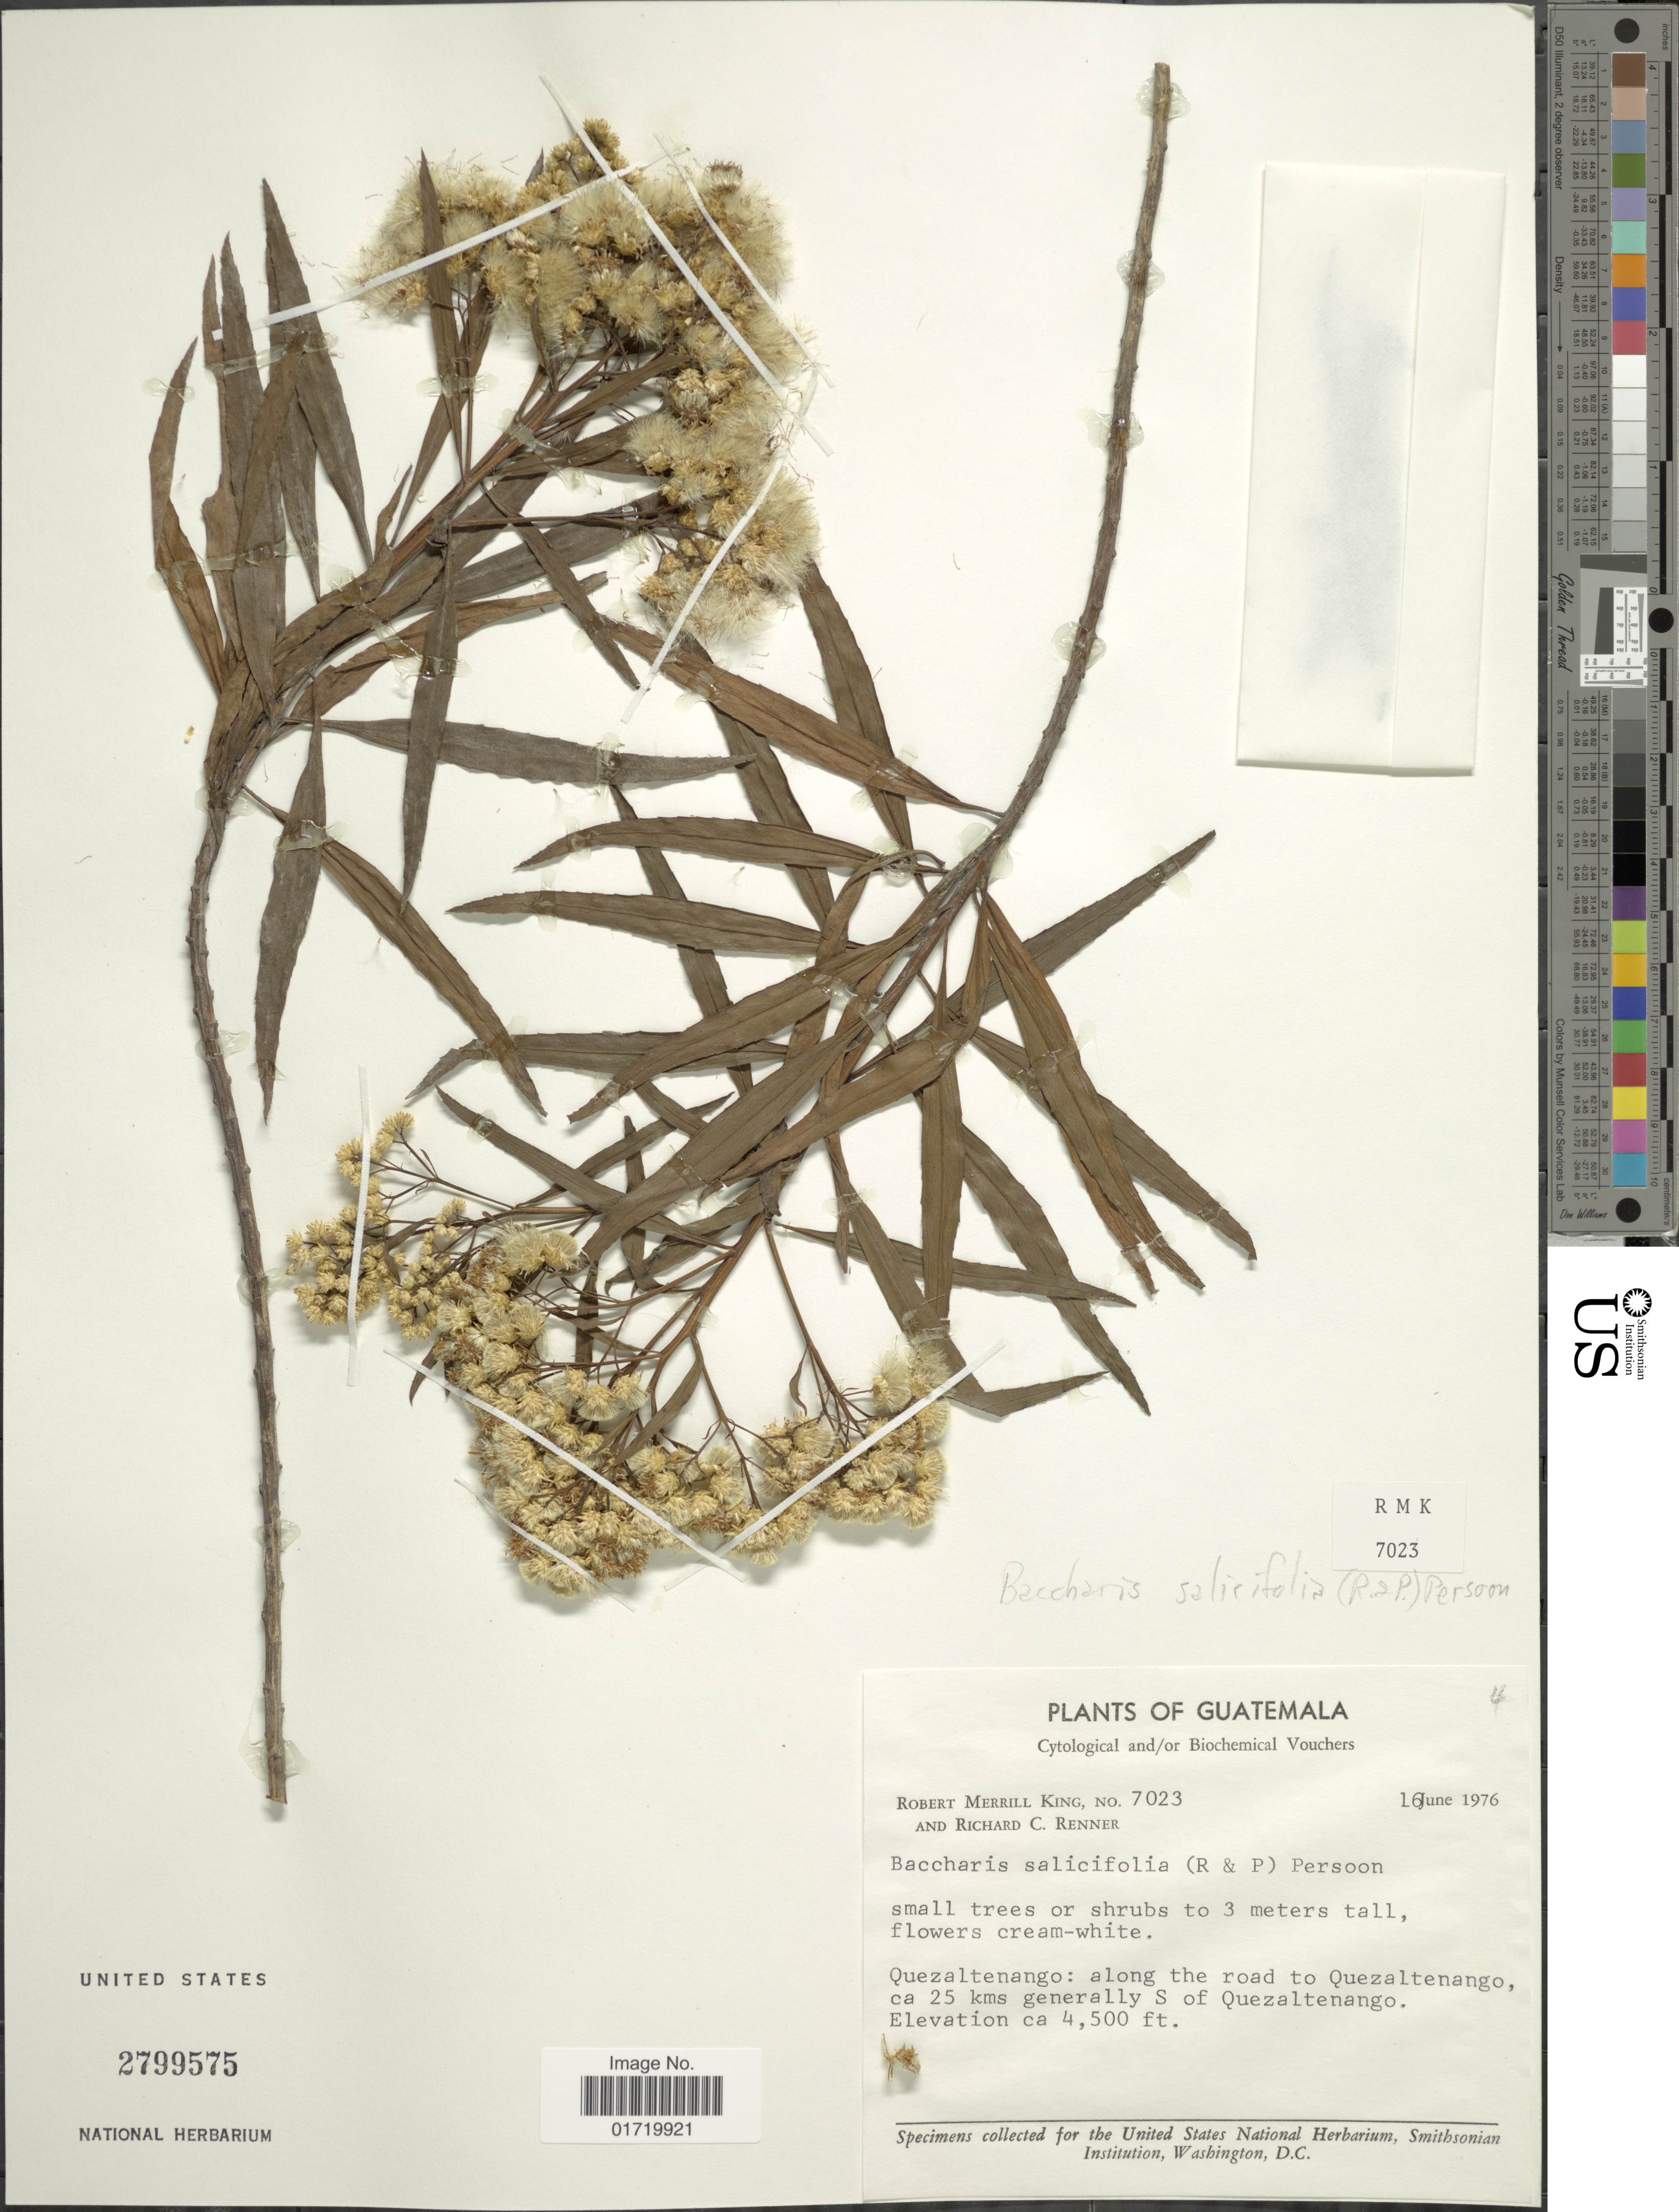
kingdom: Plantae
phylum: Tracheophyta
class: Magnoliopsida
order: Asterales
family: Asteraceae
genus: Baccharis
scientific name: Baccharis salicifolia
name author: (Ruiz & Pav.) Pers.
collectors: R. M. King & R. C. Renner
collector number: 7023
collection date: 1976-06-16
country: Guatemala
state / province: Quetzaltenango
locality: Along the road to Quezaltenango, ca 25 kms generally S of Quezaltenango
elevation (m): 1372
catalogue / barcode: US 2799575